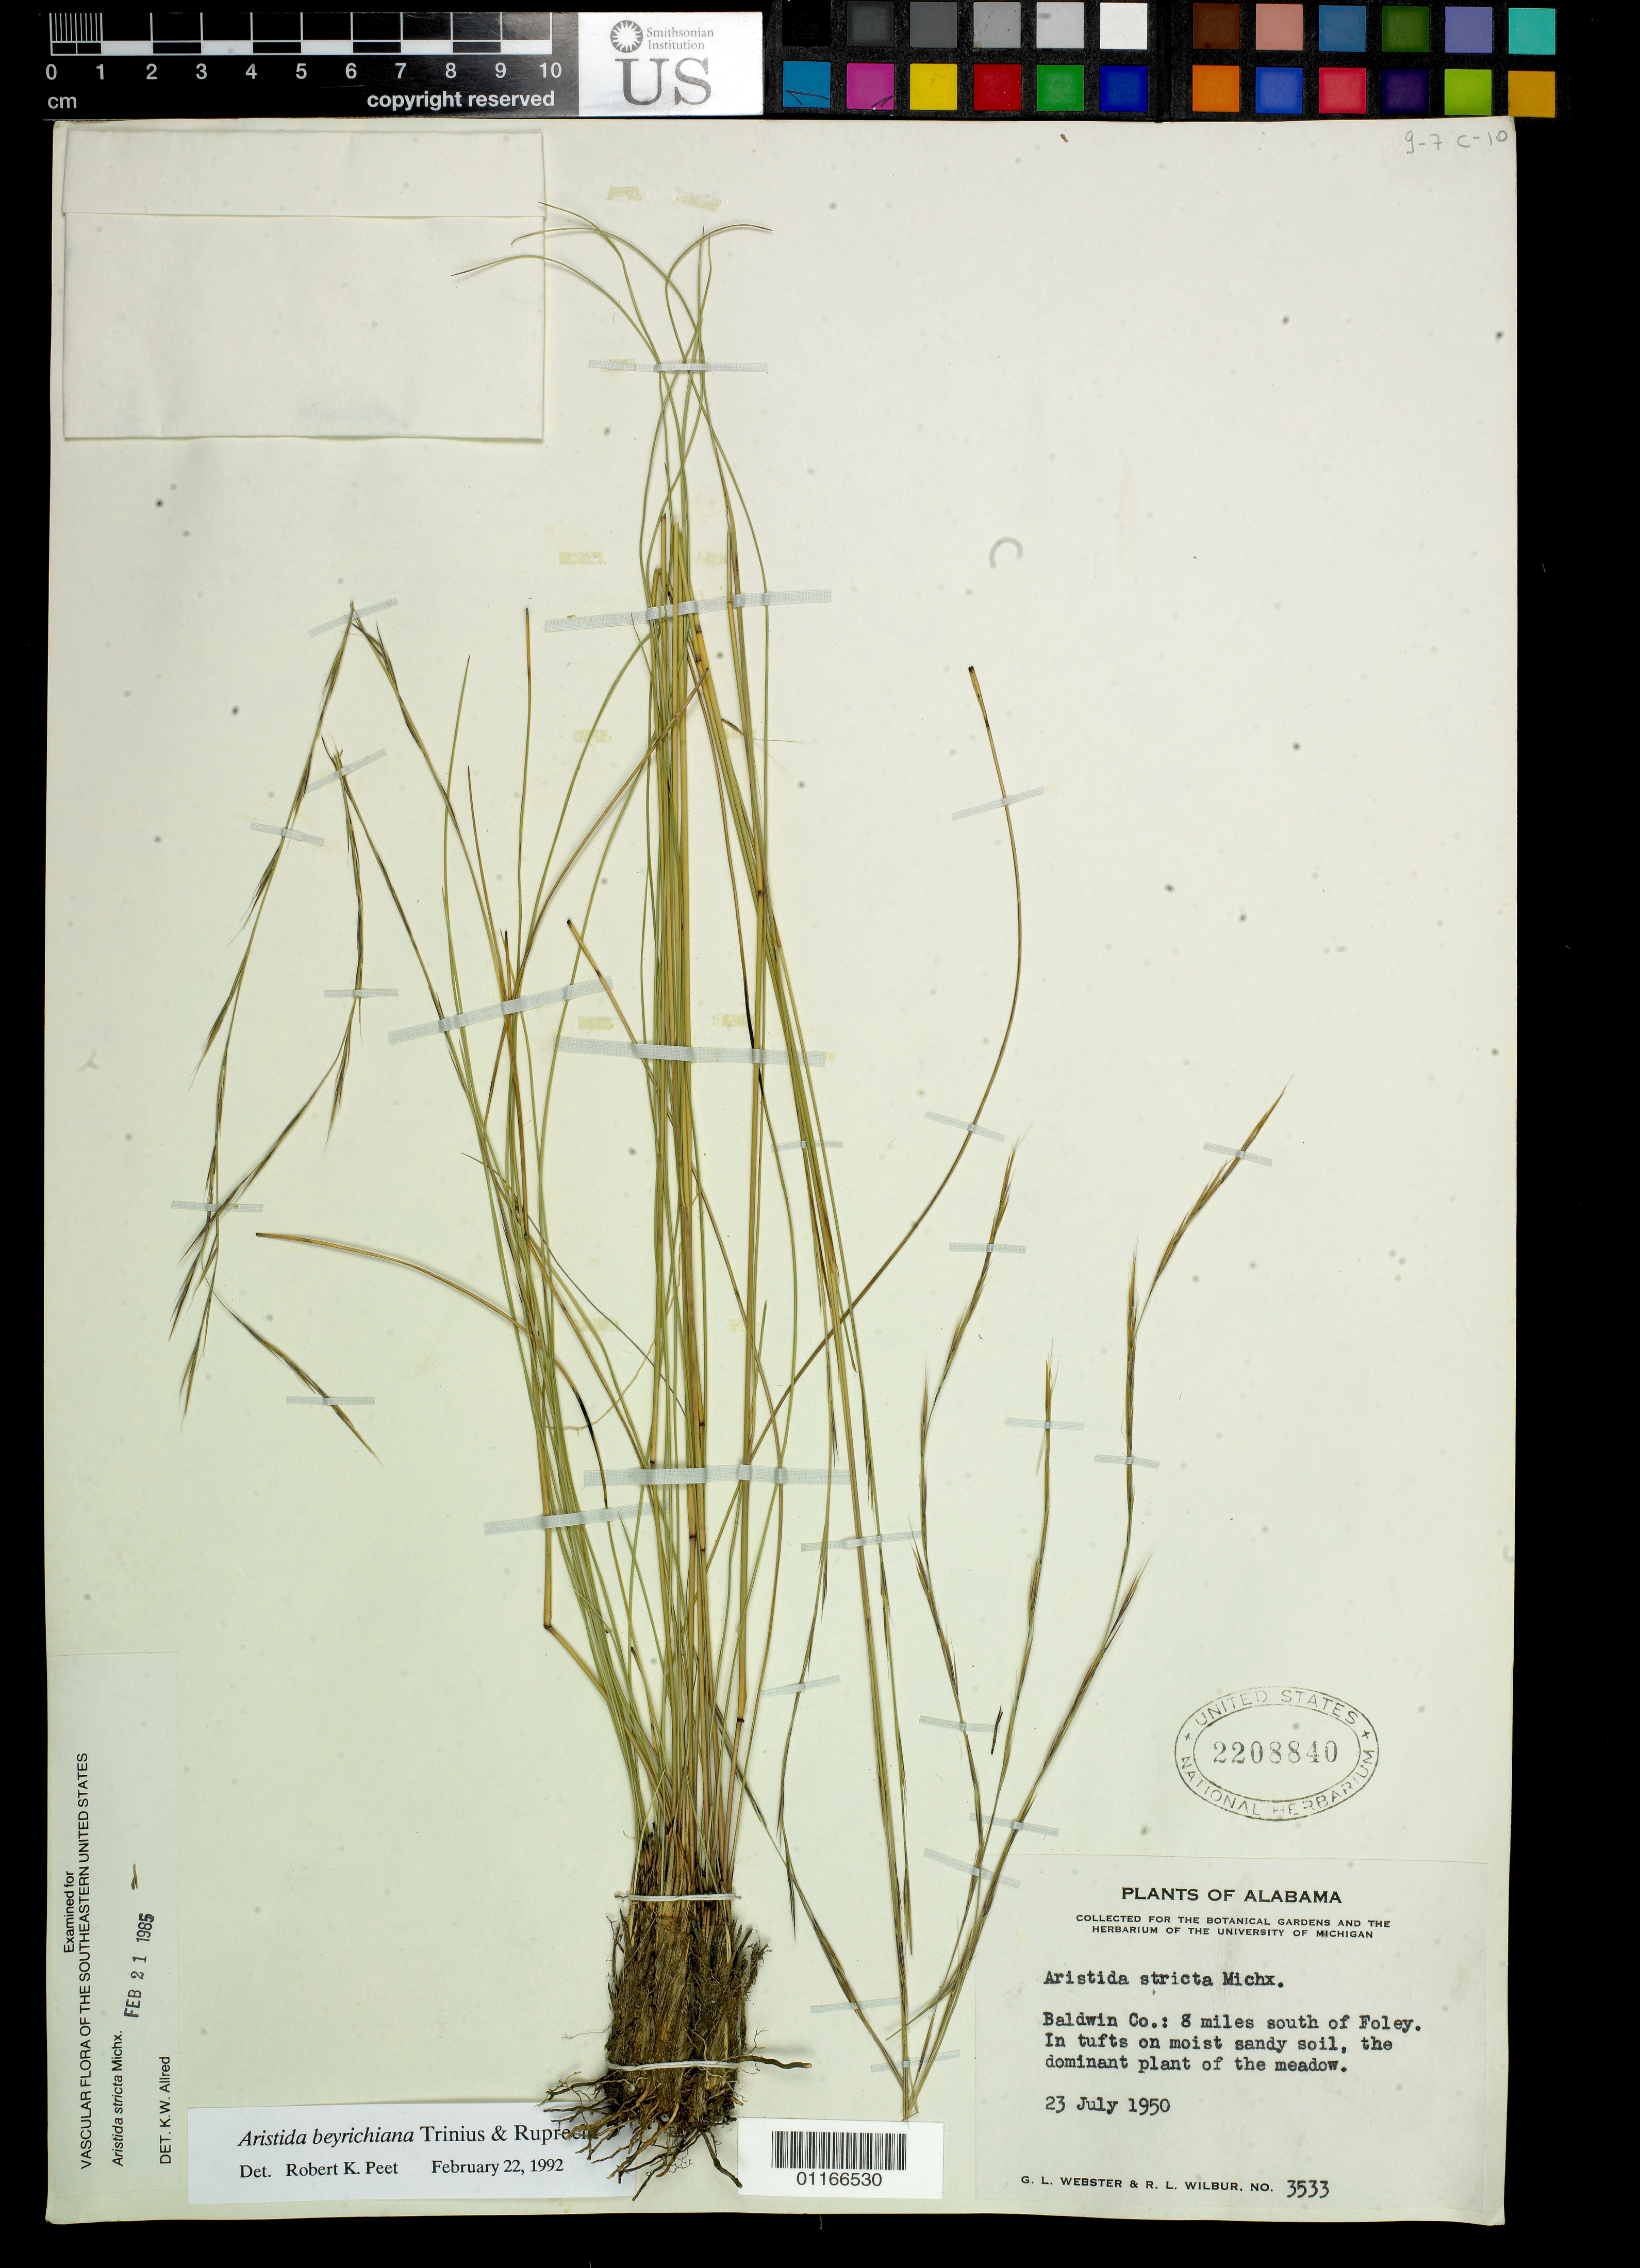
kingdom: Plantae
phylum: Tracheophyta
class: Liliopsida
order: Poales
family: Poaceae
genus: Aristida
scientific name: Aristida beyrichiana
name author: Trin. & Rupr.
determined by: Peet, Robert Klug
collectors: G. L. Webster & R. L. Wilbur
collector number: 3533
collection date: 1950-07-23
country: United States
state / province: Alabama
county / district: Baldwin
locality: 8 miles south of Foley.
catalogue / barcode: US 2208840